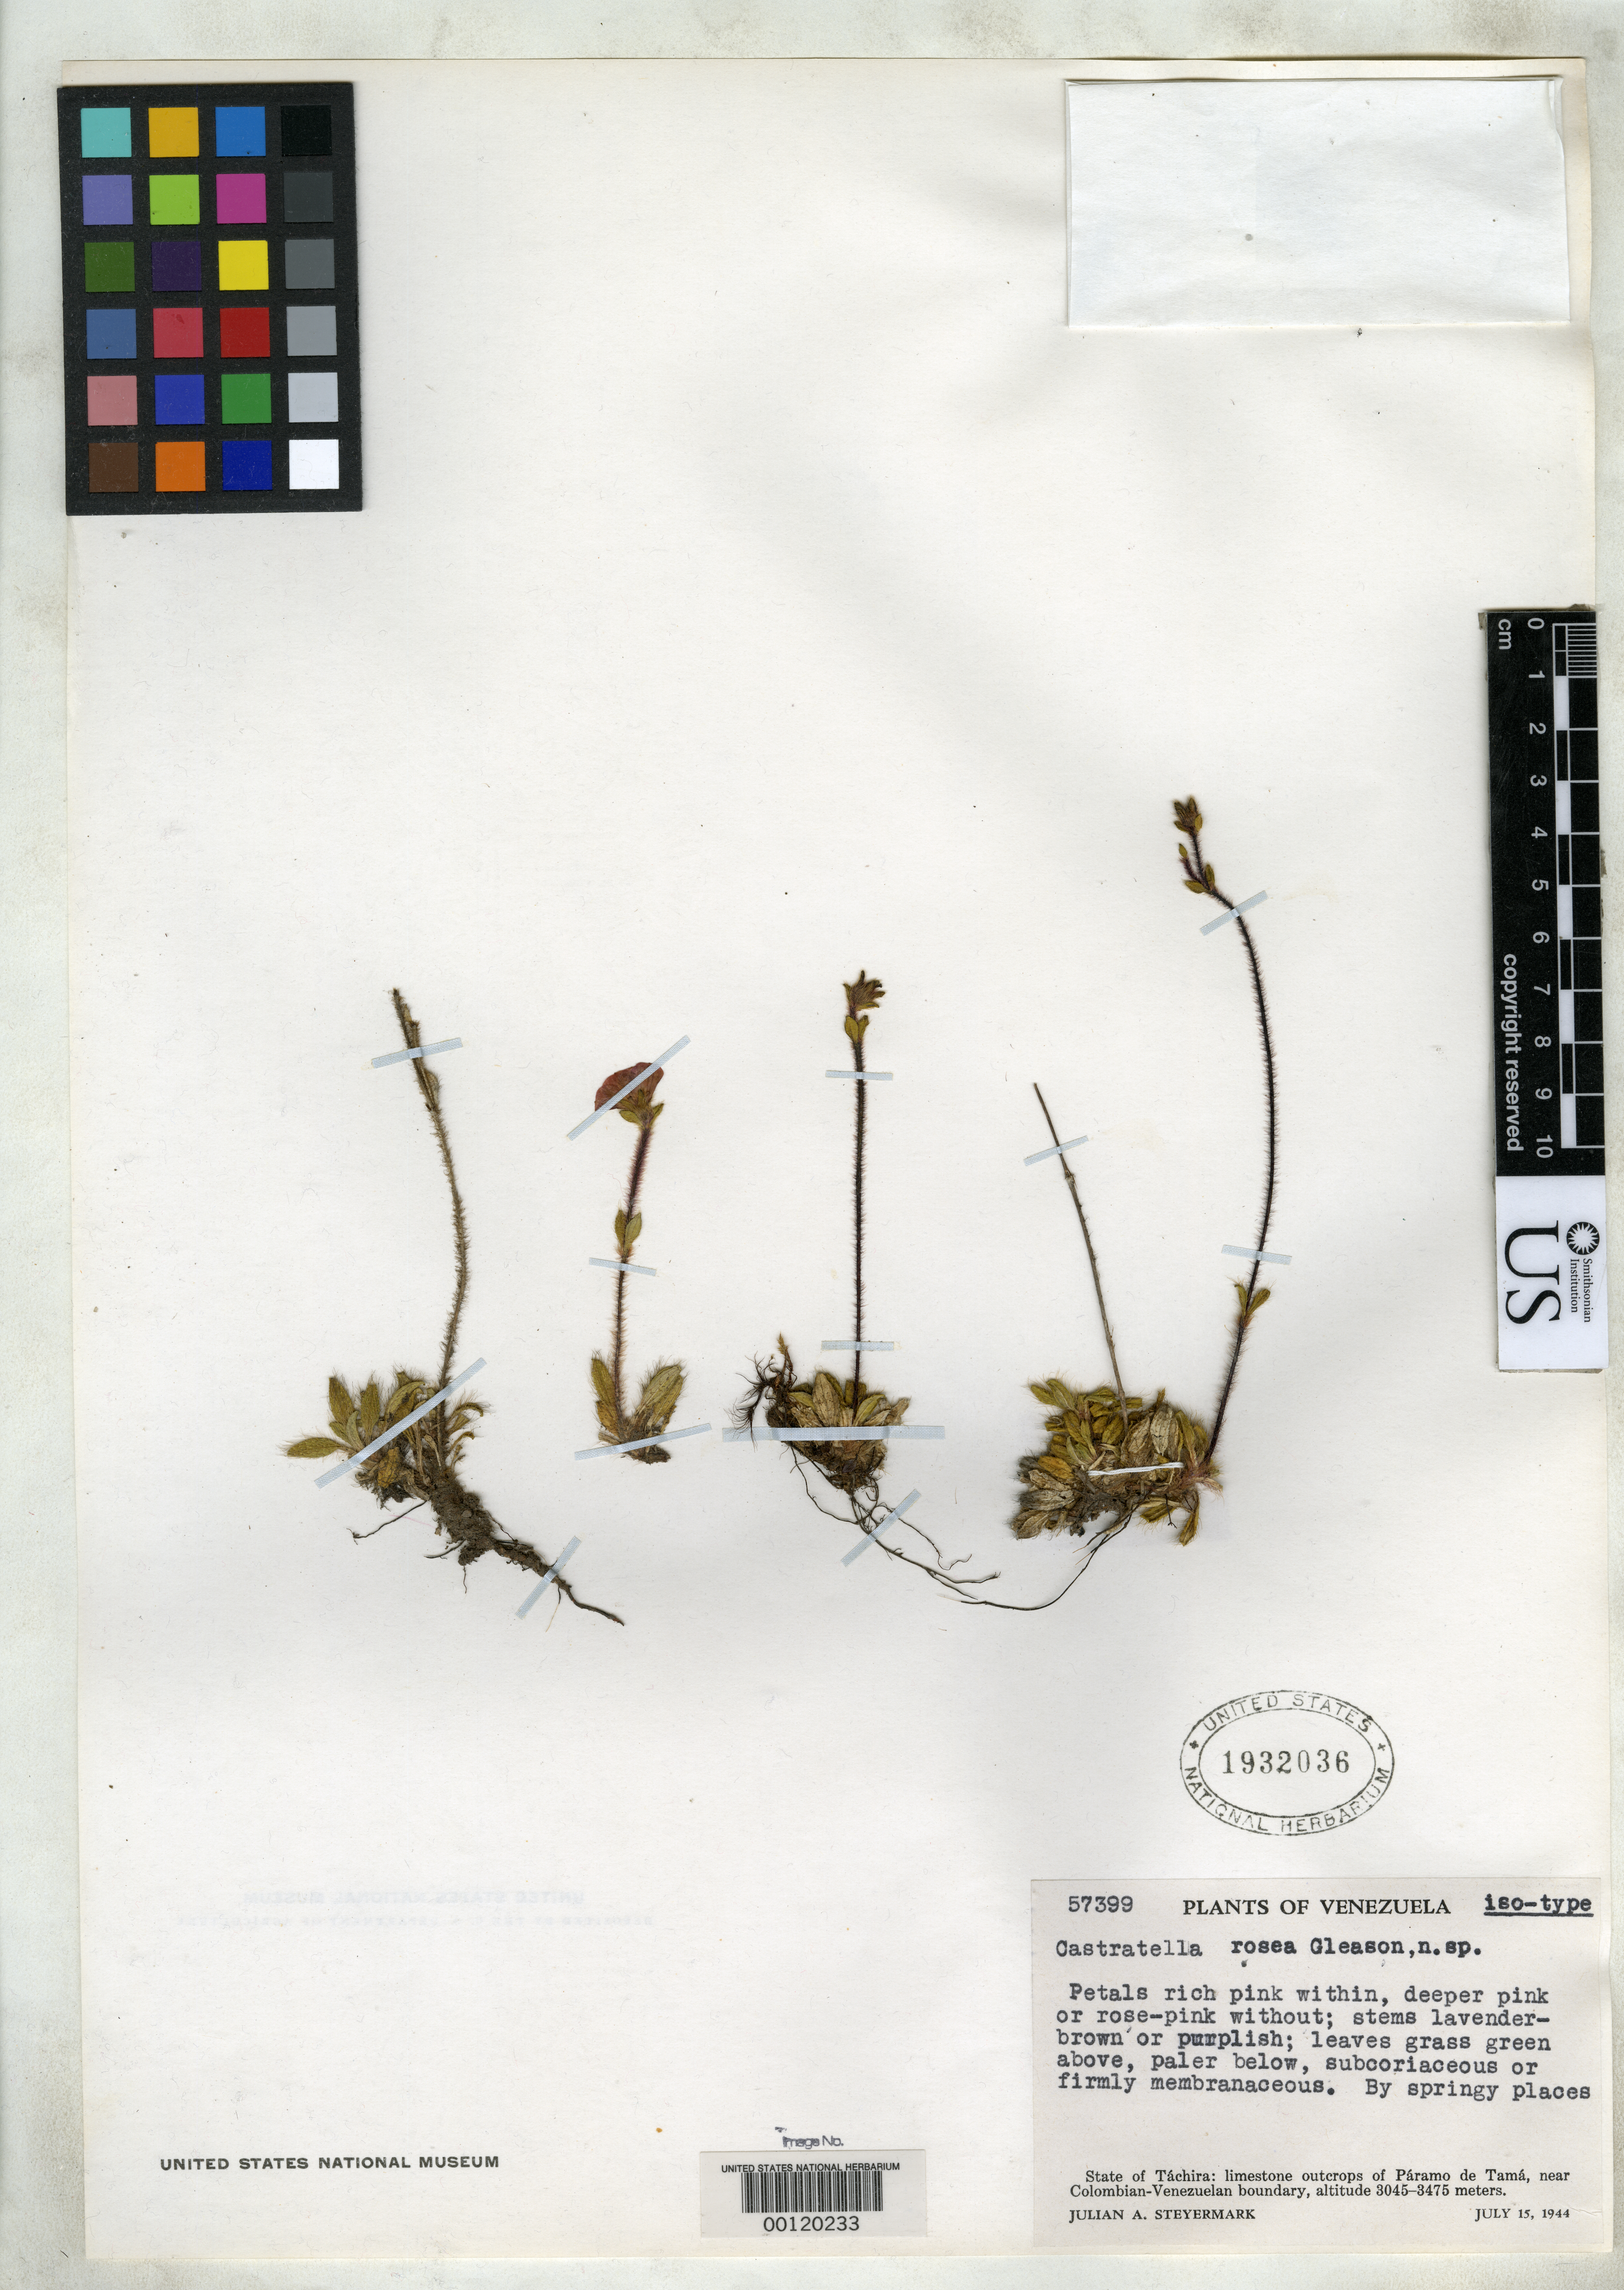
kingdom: Plantae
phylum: Tracheophyta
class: Magnoliopsida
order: Myrtales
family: Melastomataceae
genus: Castratella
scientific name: Castratella rosea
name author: Gleason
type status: Isotype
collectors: J. Steyermark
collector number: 57399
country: Venezuela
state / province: Tachira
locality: Paramo de Tama, near Colombia-Venezuela border.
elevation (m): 3045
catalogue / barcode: US 1932036